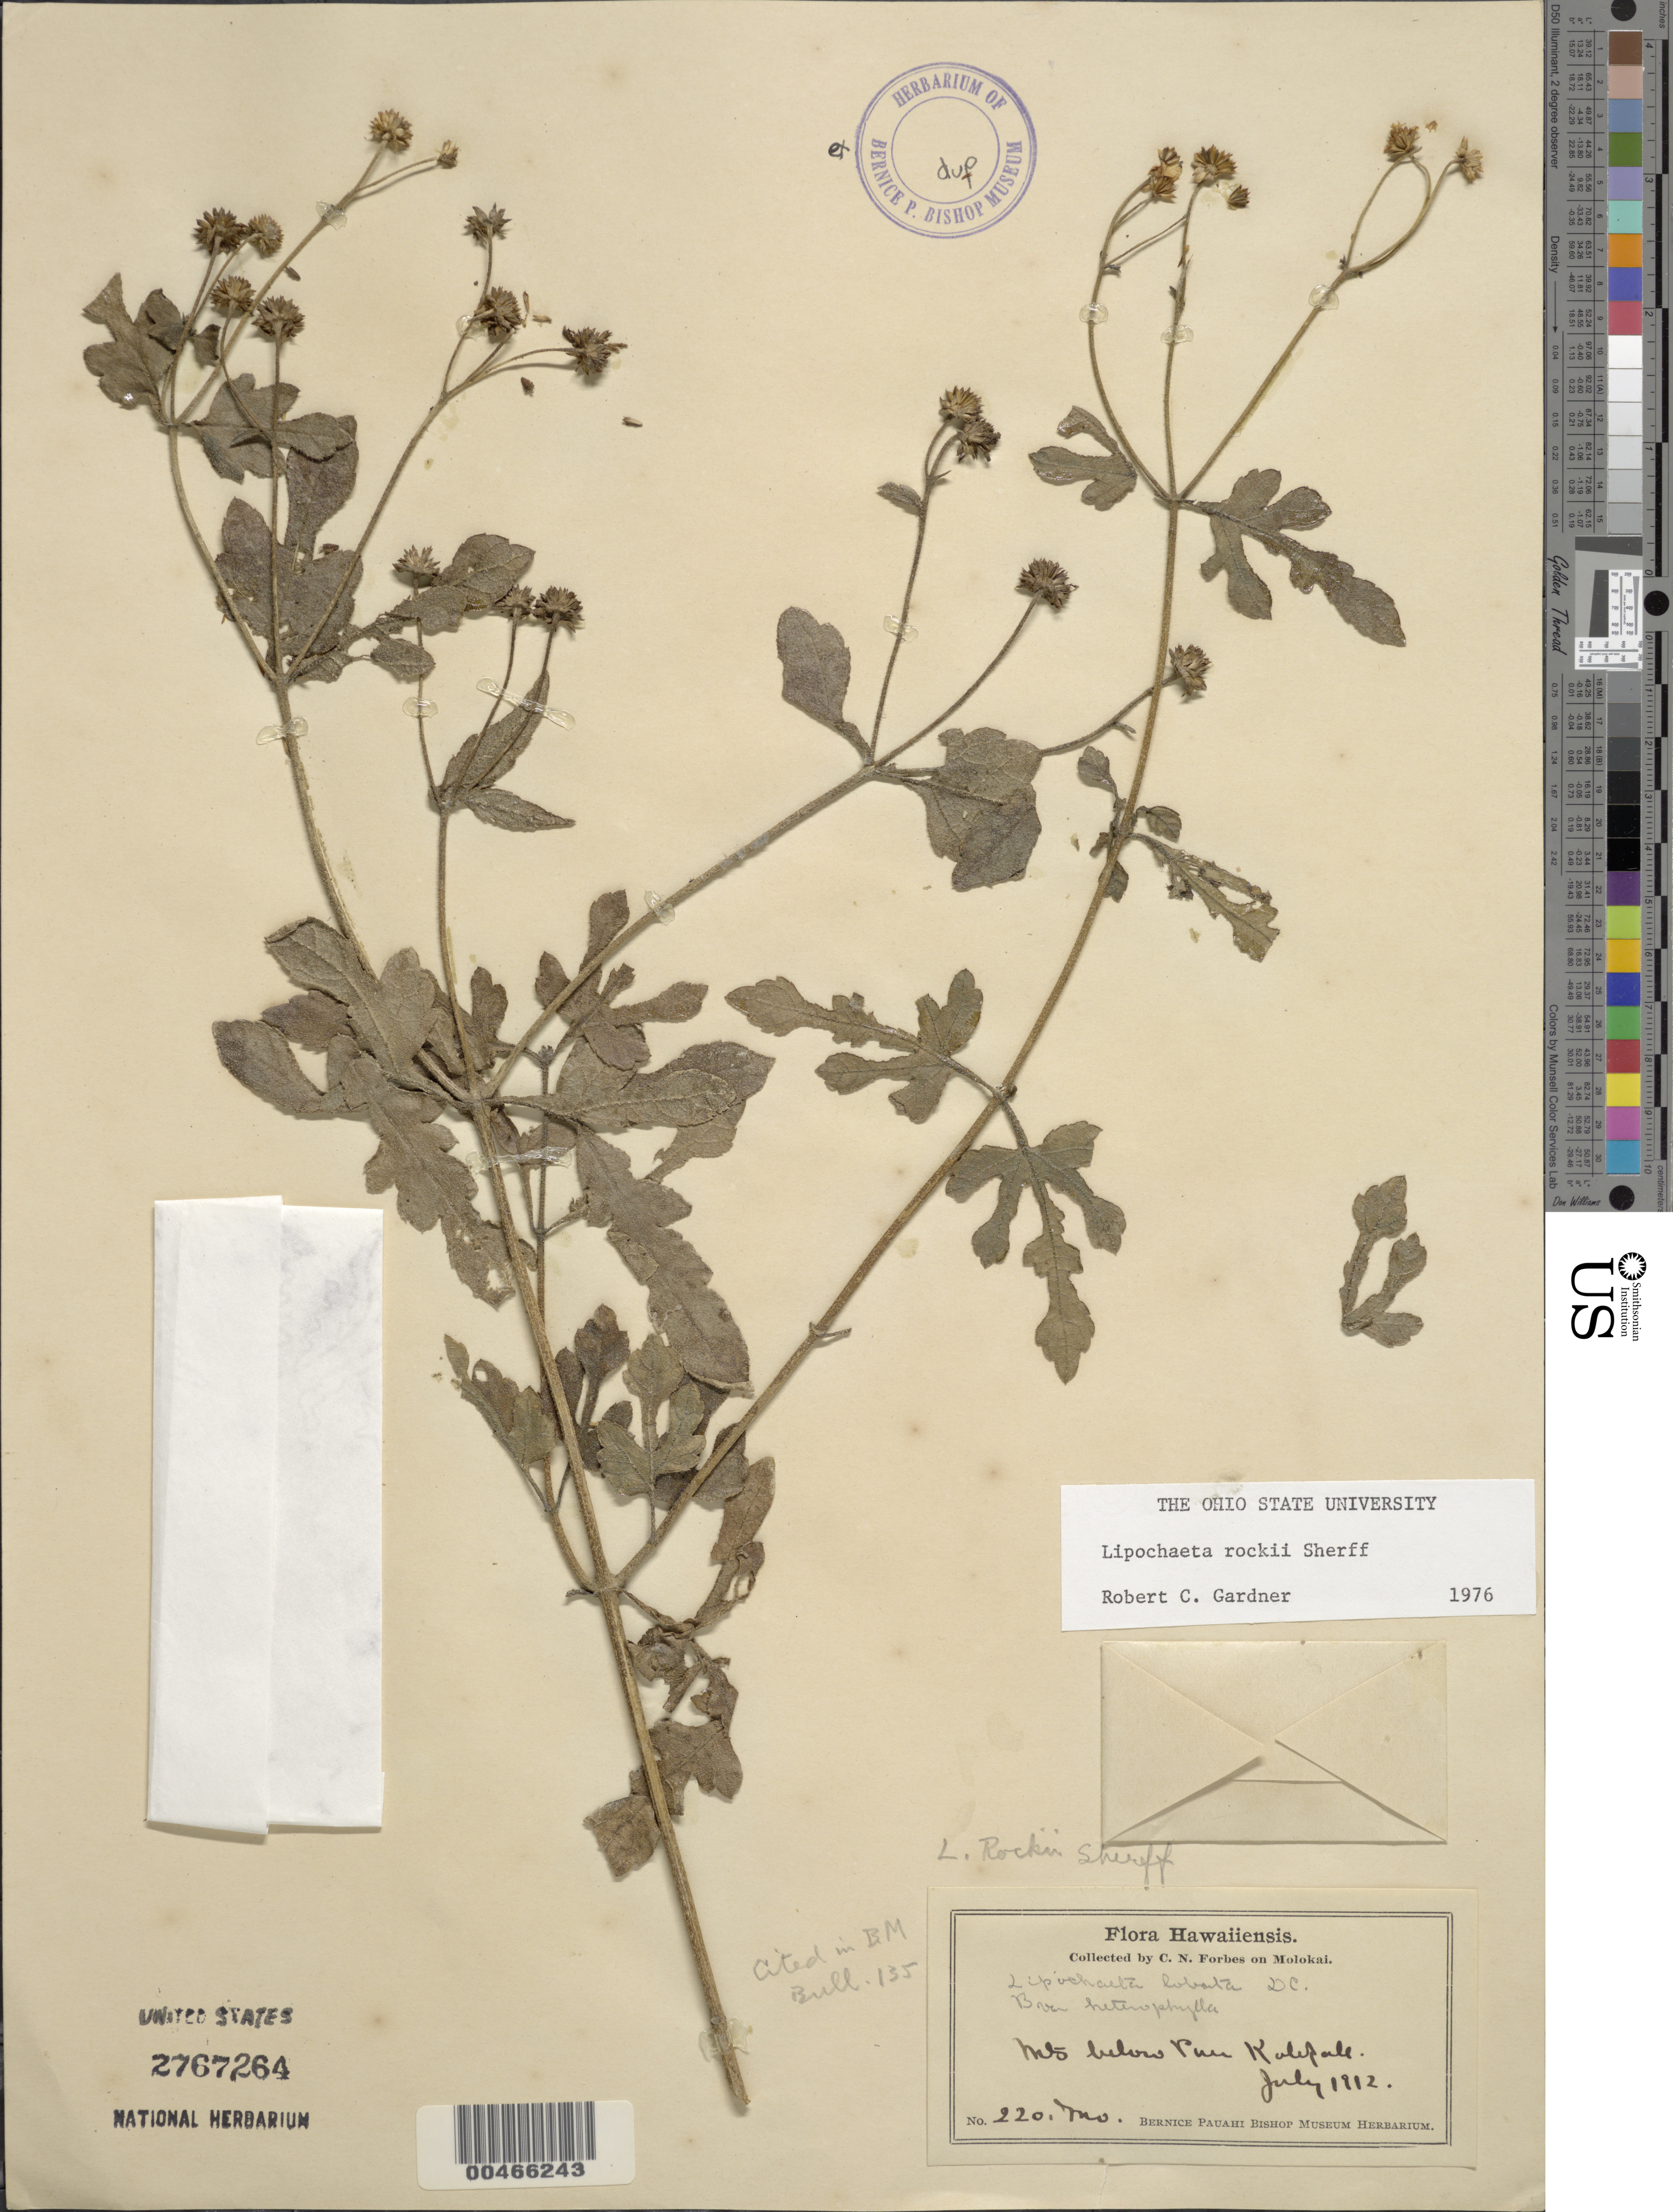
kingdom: Plantae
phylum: Tracheophyta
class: Magnoliopsida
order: Asterales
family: Asteraceae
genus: Lipochaeta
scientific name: Lipochaeta rockii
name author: Sherff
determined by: Gardner, R. C.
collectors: C. N. Forbes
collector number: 220.Mo.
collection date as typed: Jul 1912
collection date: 1912-07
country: United States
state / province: Hawaii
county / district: Maui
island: Moloka'i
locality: Mts. below Puu Kolekole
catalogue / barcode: US 2767264